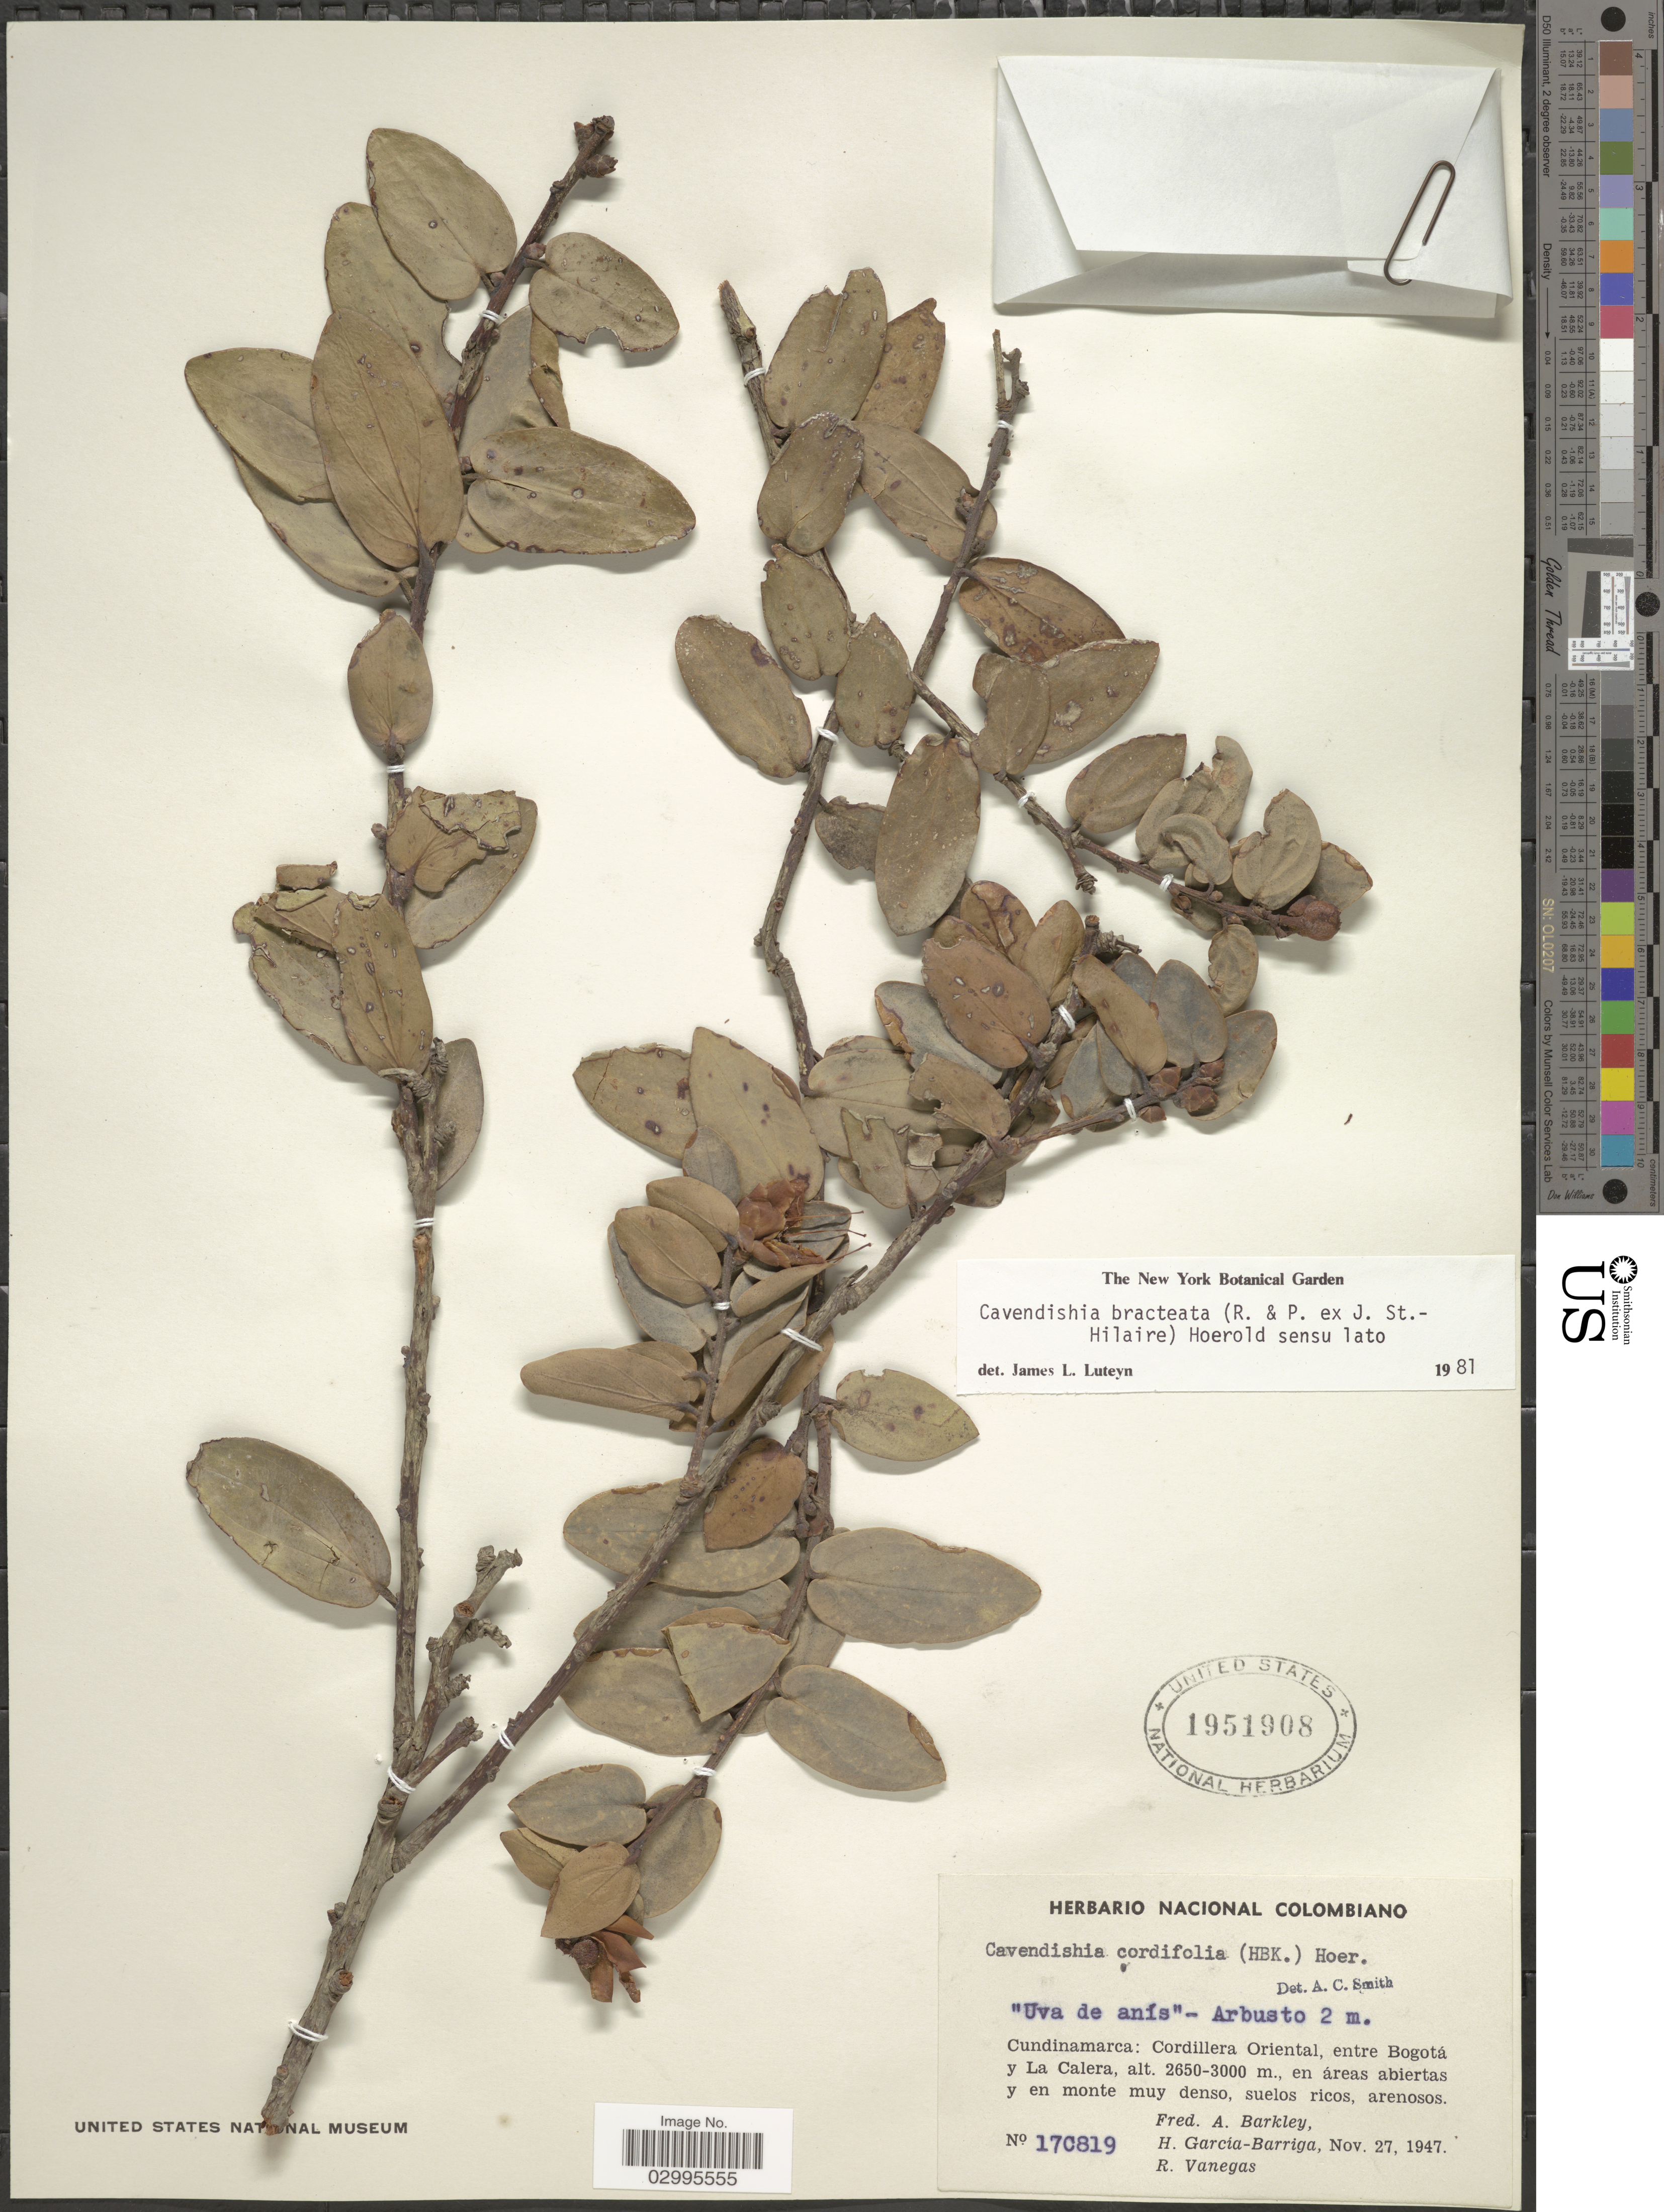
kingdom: Plantae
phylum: Tracheophyta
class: Magnoliopsida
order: Ericales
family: Ericaceae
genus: Cavendishia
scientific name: Cavendishia bracteata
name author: (Ruiz & Pav. ex J. St.-Hil.) Hoerold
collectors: F. A. Barkley, H. García Barriga & R. Vanegas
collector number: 17C819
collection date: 1947-11-27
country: Colombia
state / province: Cundinamarca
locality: Cordillera Oriental, entre Bogotá y La Calera, en áreas abiertas y en monte muy denso, suelos ricos arenosos.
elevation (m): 2650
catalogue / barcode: US 1951908